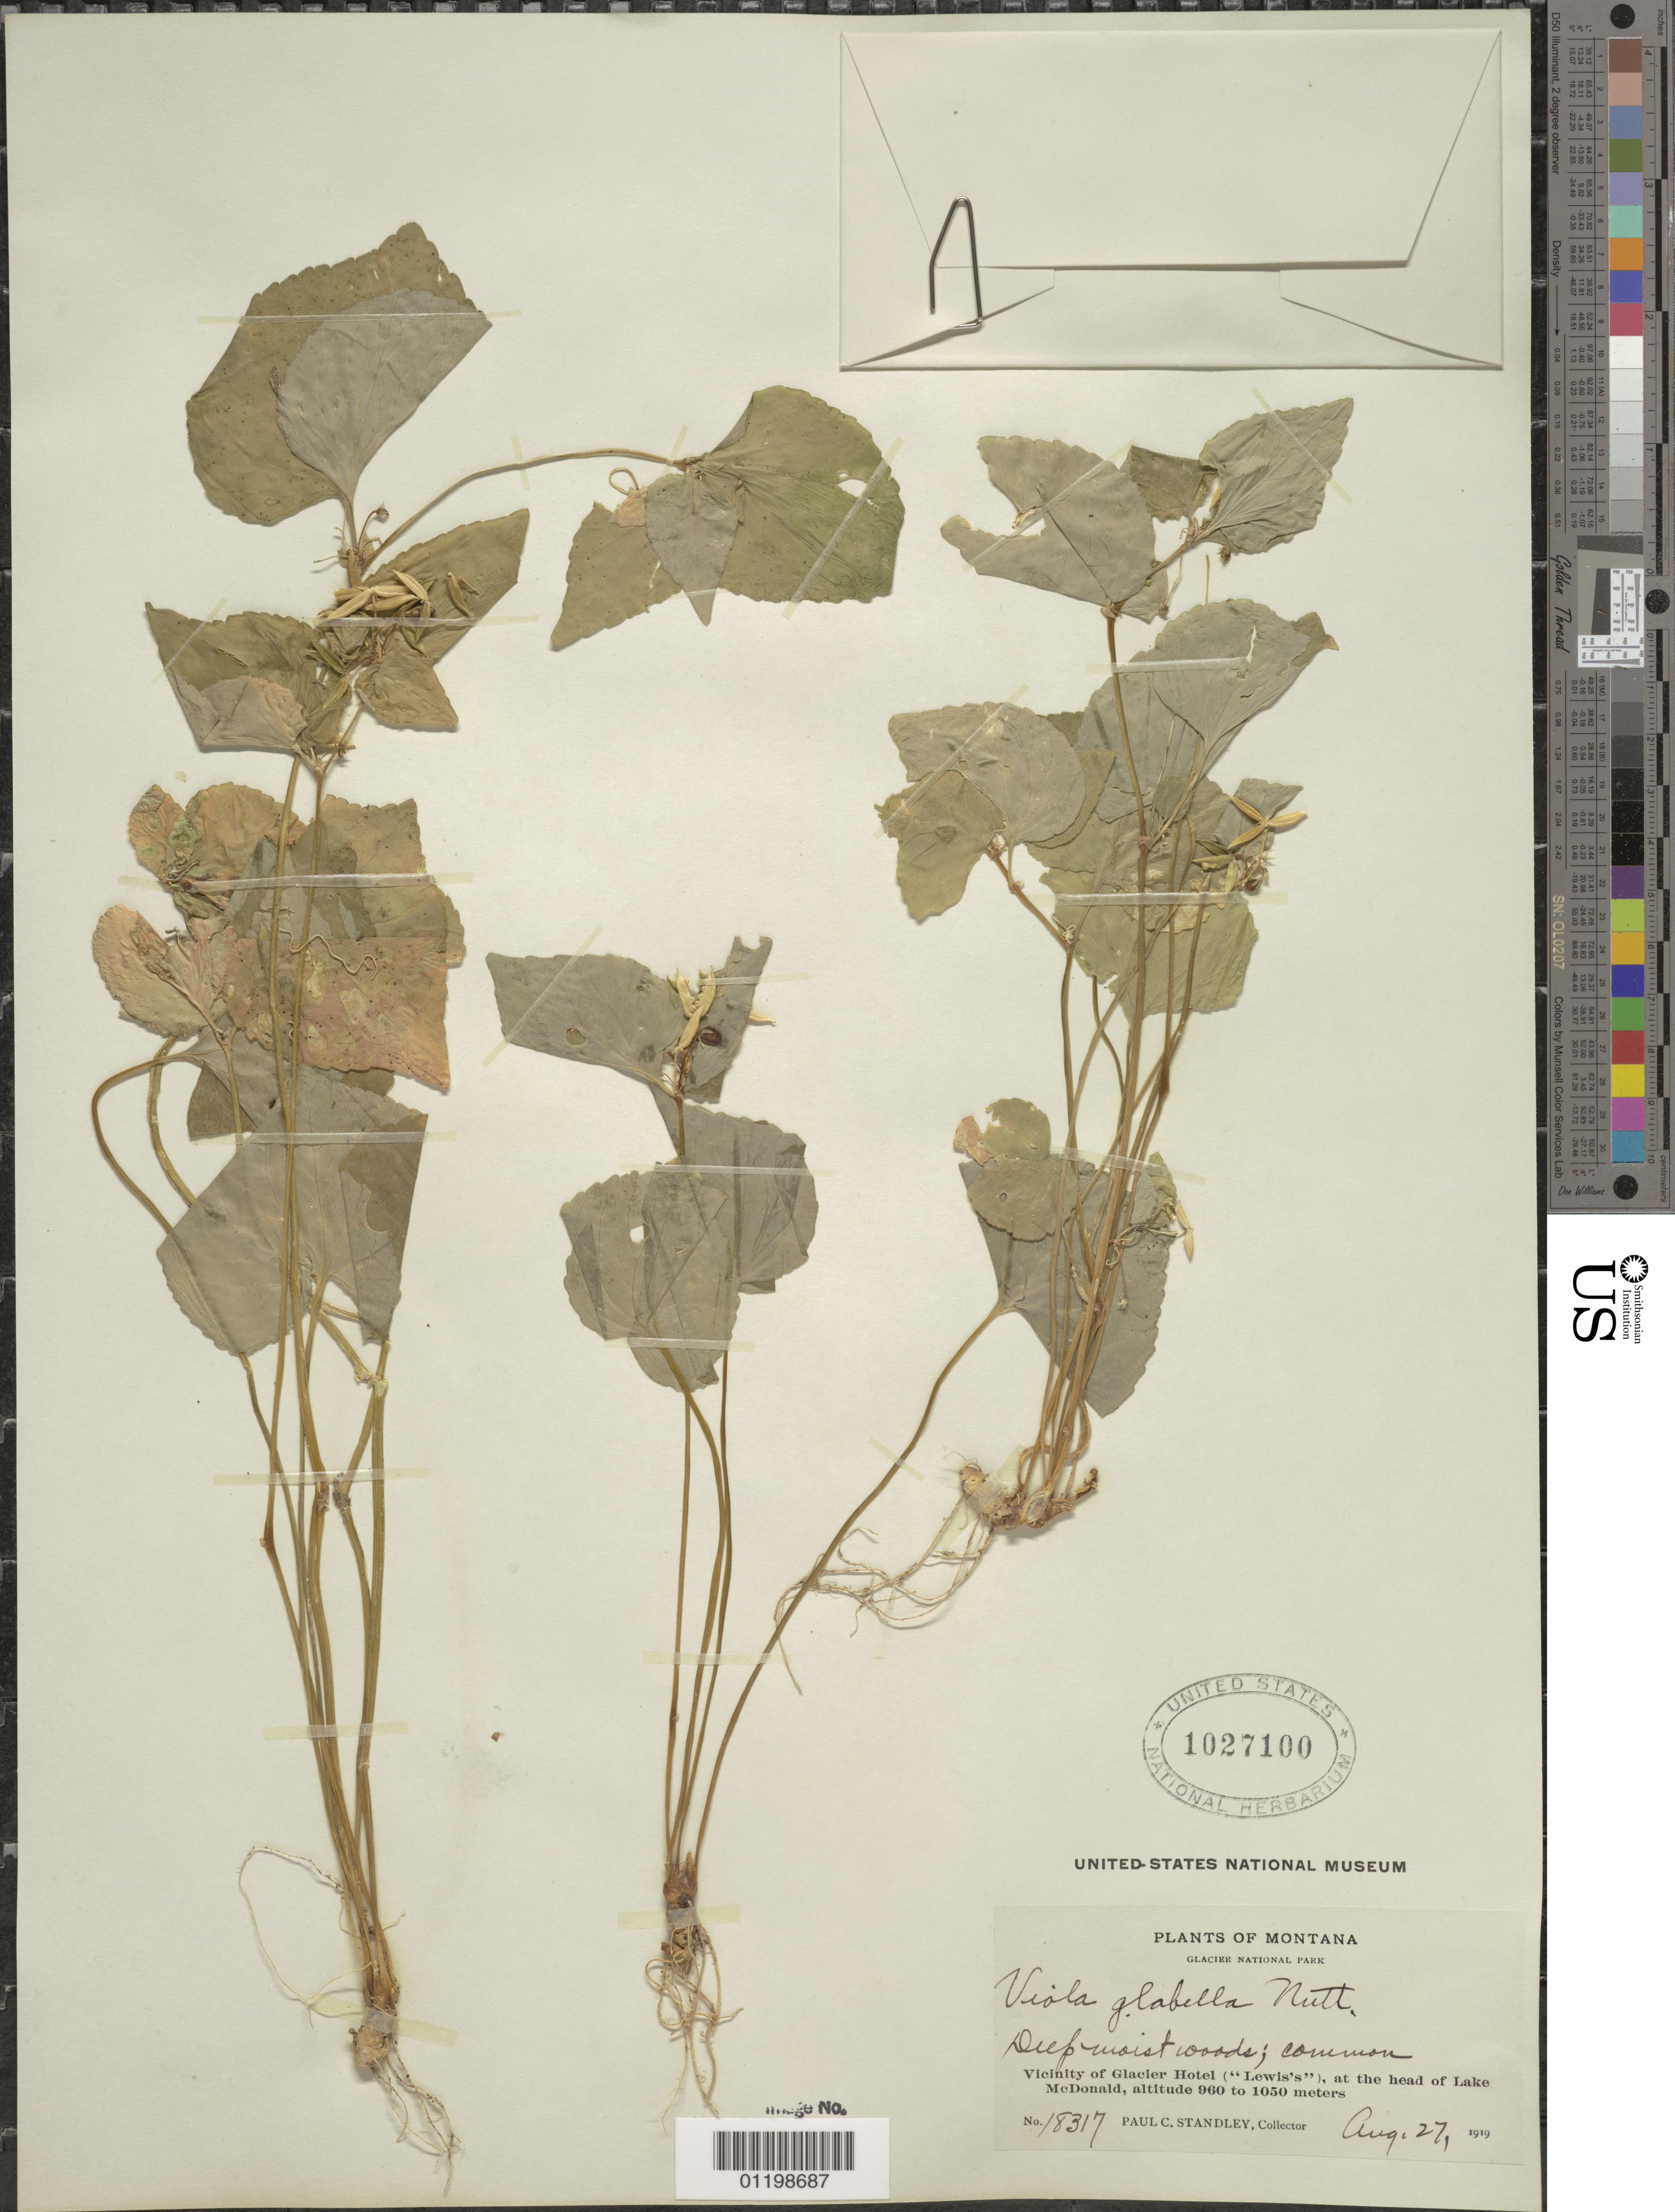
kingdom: Plantae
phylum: Tracheophyta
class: Magnoliopsida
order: Malpighiales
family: Violaceae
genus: Viola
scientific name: Viola glabella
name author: Nutt.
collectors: P. C. Standley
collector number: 18317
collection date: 1919-08-27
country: United States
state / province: Montana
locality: Glacier National Park. Vicinity of Glacier Hotel, at the head of Lake McDonald.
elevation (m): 960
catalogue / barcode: US 1027100